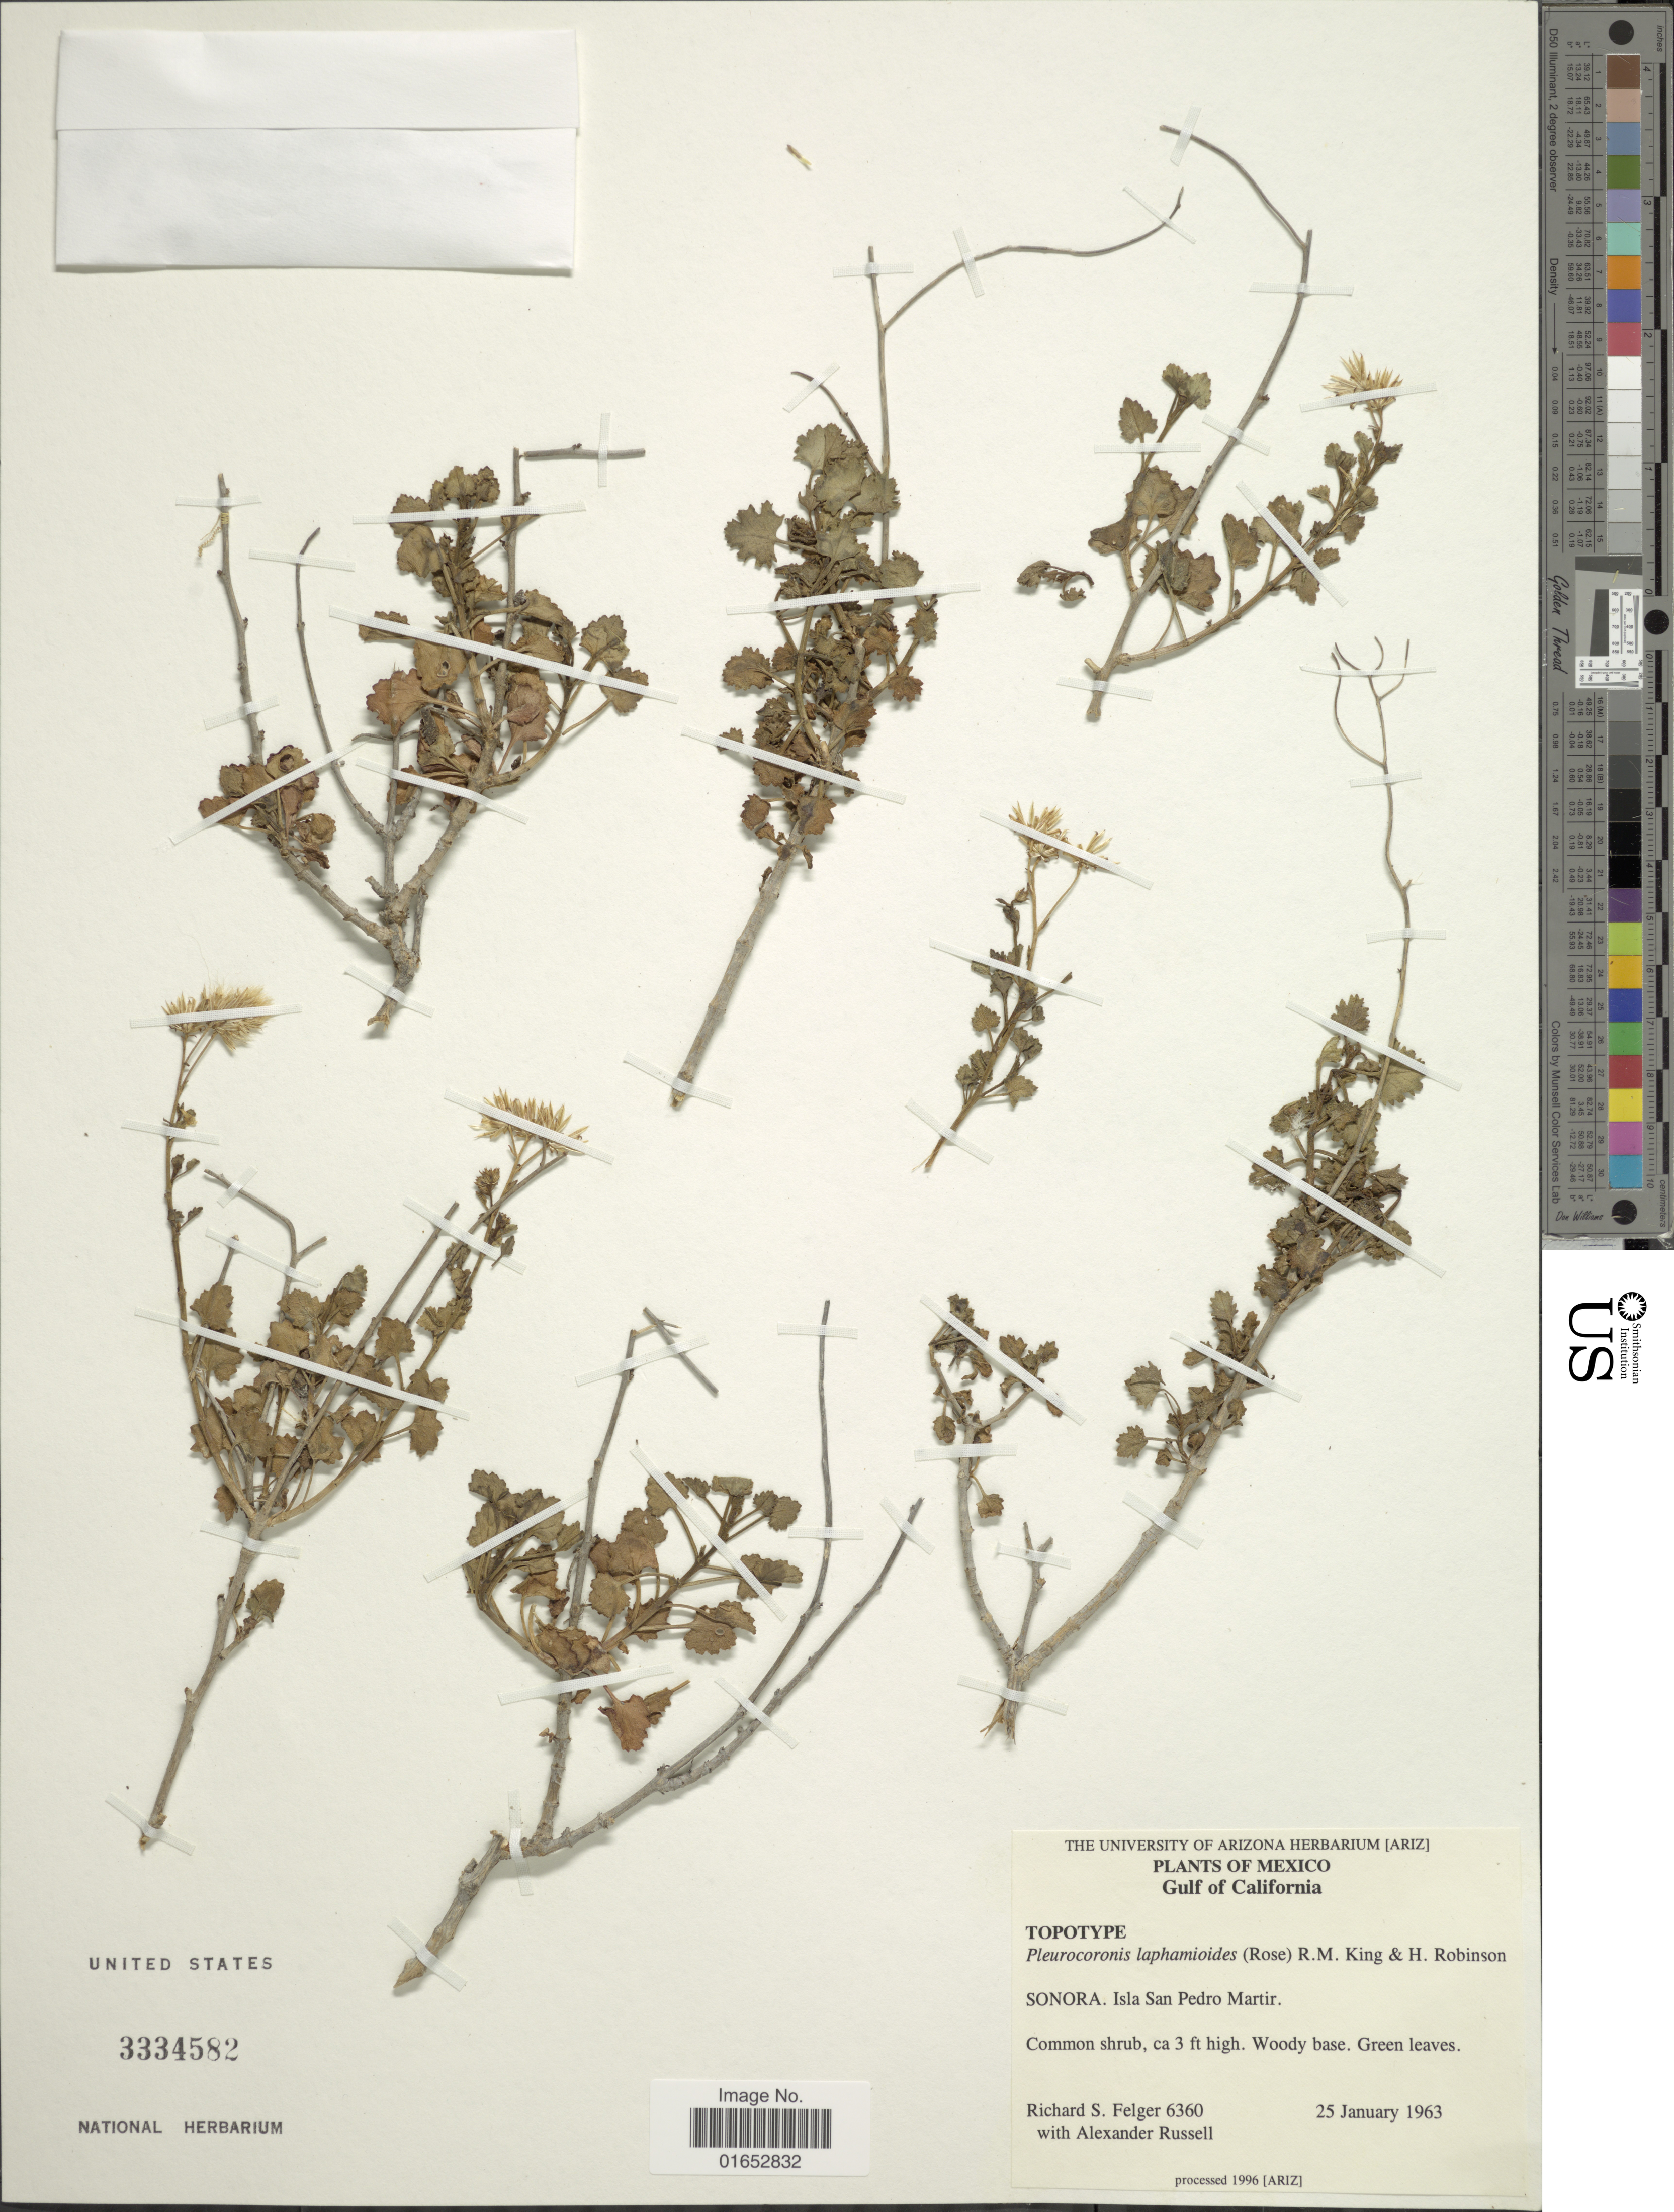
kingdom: Plantae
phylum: Tracheophyta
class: Magnoliopsida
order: Asterales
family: Asteraceae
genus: Pleurocoronis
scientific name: Pleurocoronis laphamioides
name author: (Rose) R.M. King & H. Rob.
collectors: R. S. Felger & A. Russell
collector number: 6360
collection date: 1963-01-25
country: Mexico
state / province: Sonora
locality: Gulf of California, Isla San Pedro Martir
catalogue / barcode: US 3334582